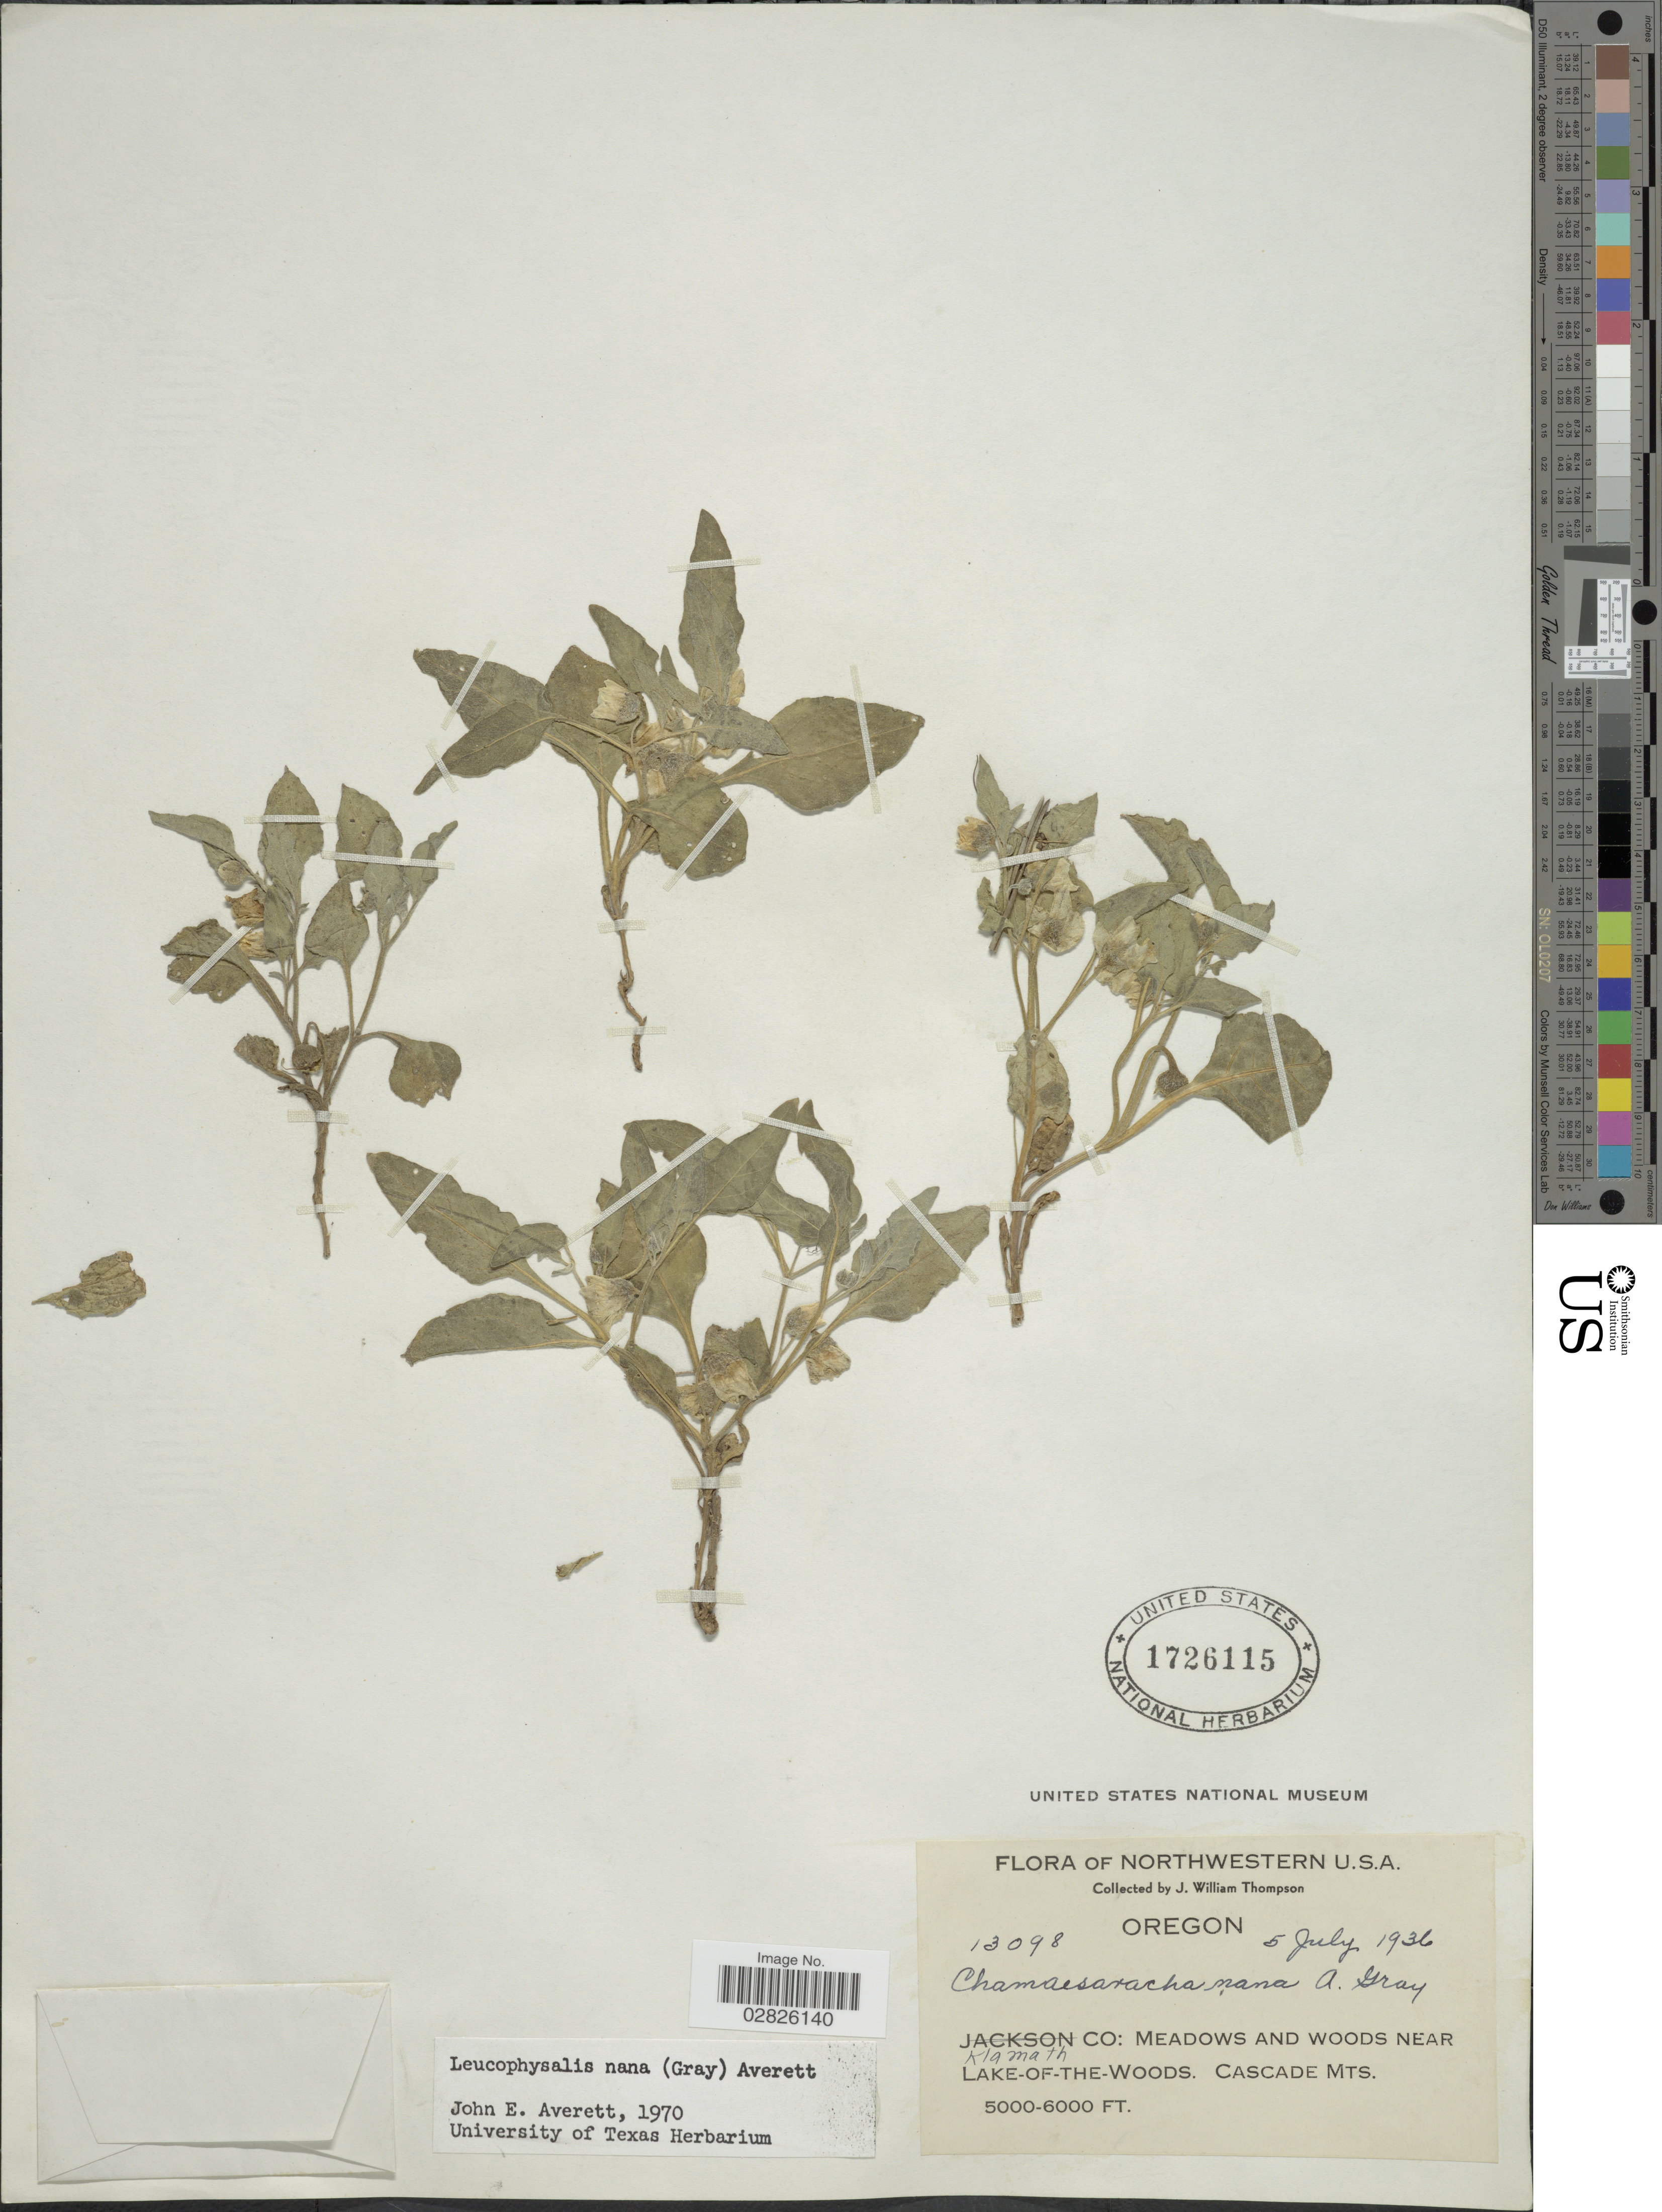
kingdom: Plantae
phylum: Tracheophyta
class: Magnoliopsida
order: Solanales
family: Solanaceae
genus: Leucophysalis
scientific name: Leucophysalis nana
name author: (A. Gray) Averett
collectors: J. W. Thompson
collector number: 13098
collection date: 1936-07-05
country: United States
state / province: Oregon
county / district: Klamath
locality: Klamath Co.: Meadows and woods near Lake-of-the-woods. Cascade Mts.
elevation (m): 1524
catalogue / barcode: US 1726115